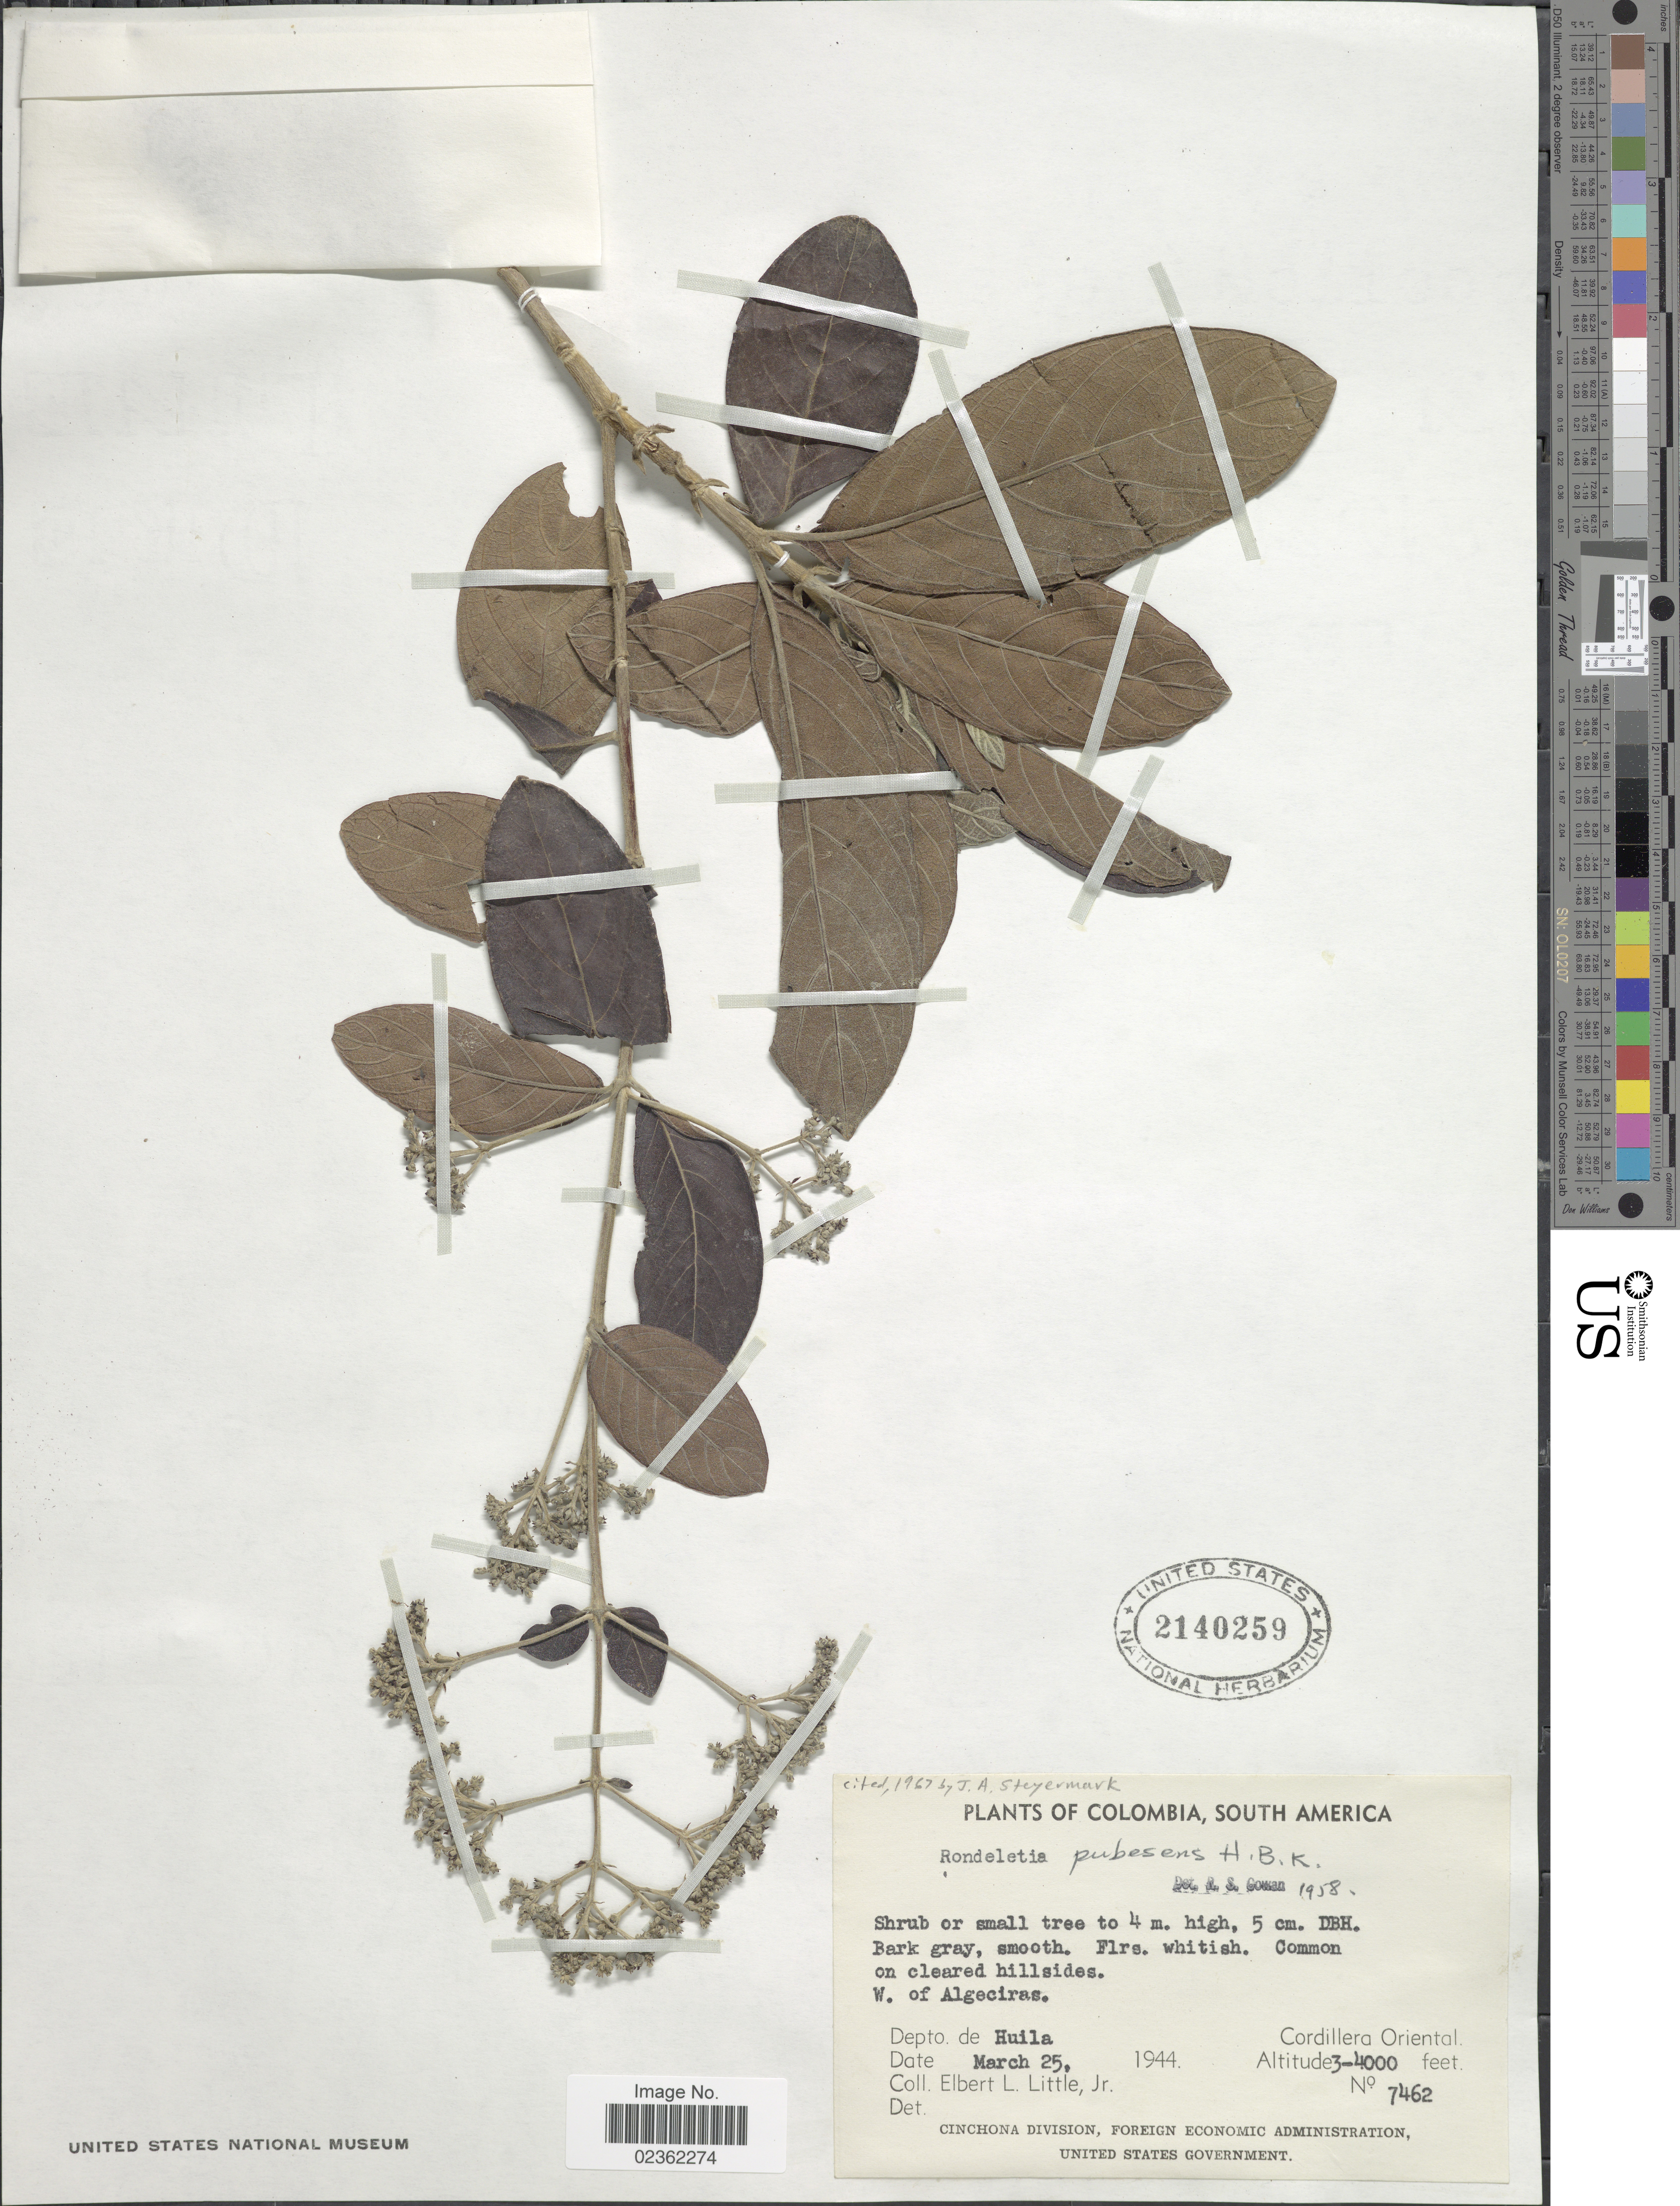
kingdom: Plantae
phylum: Tracheophyta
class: Magnoliopsida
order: Gentianales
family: Rubiaceae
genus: Rondeletia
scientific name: Rondeletia pubescens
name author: Kunth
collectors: E. L. Little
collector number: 7462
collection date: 1944-03-25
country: Colombia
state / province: Huila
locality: Common on cleared hillsides, W. of Algeciras, Huila, Cordillera Oriental.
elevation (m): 914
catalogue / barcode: US 2140259